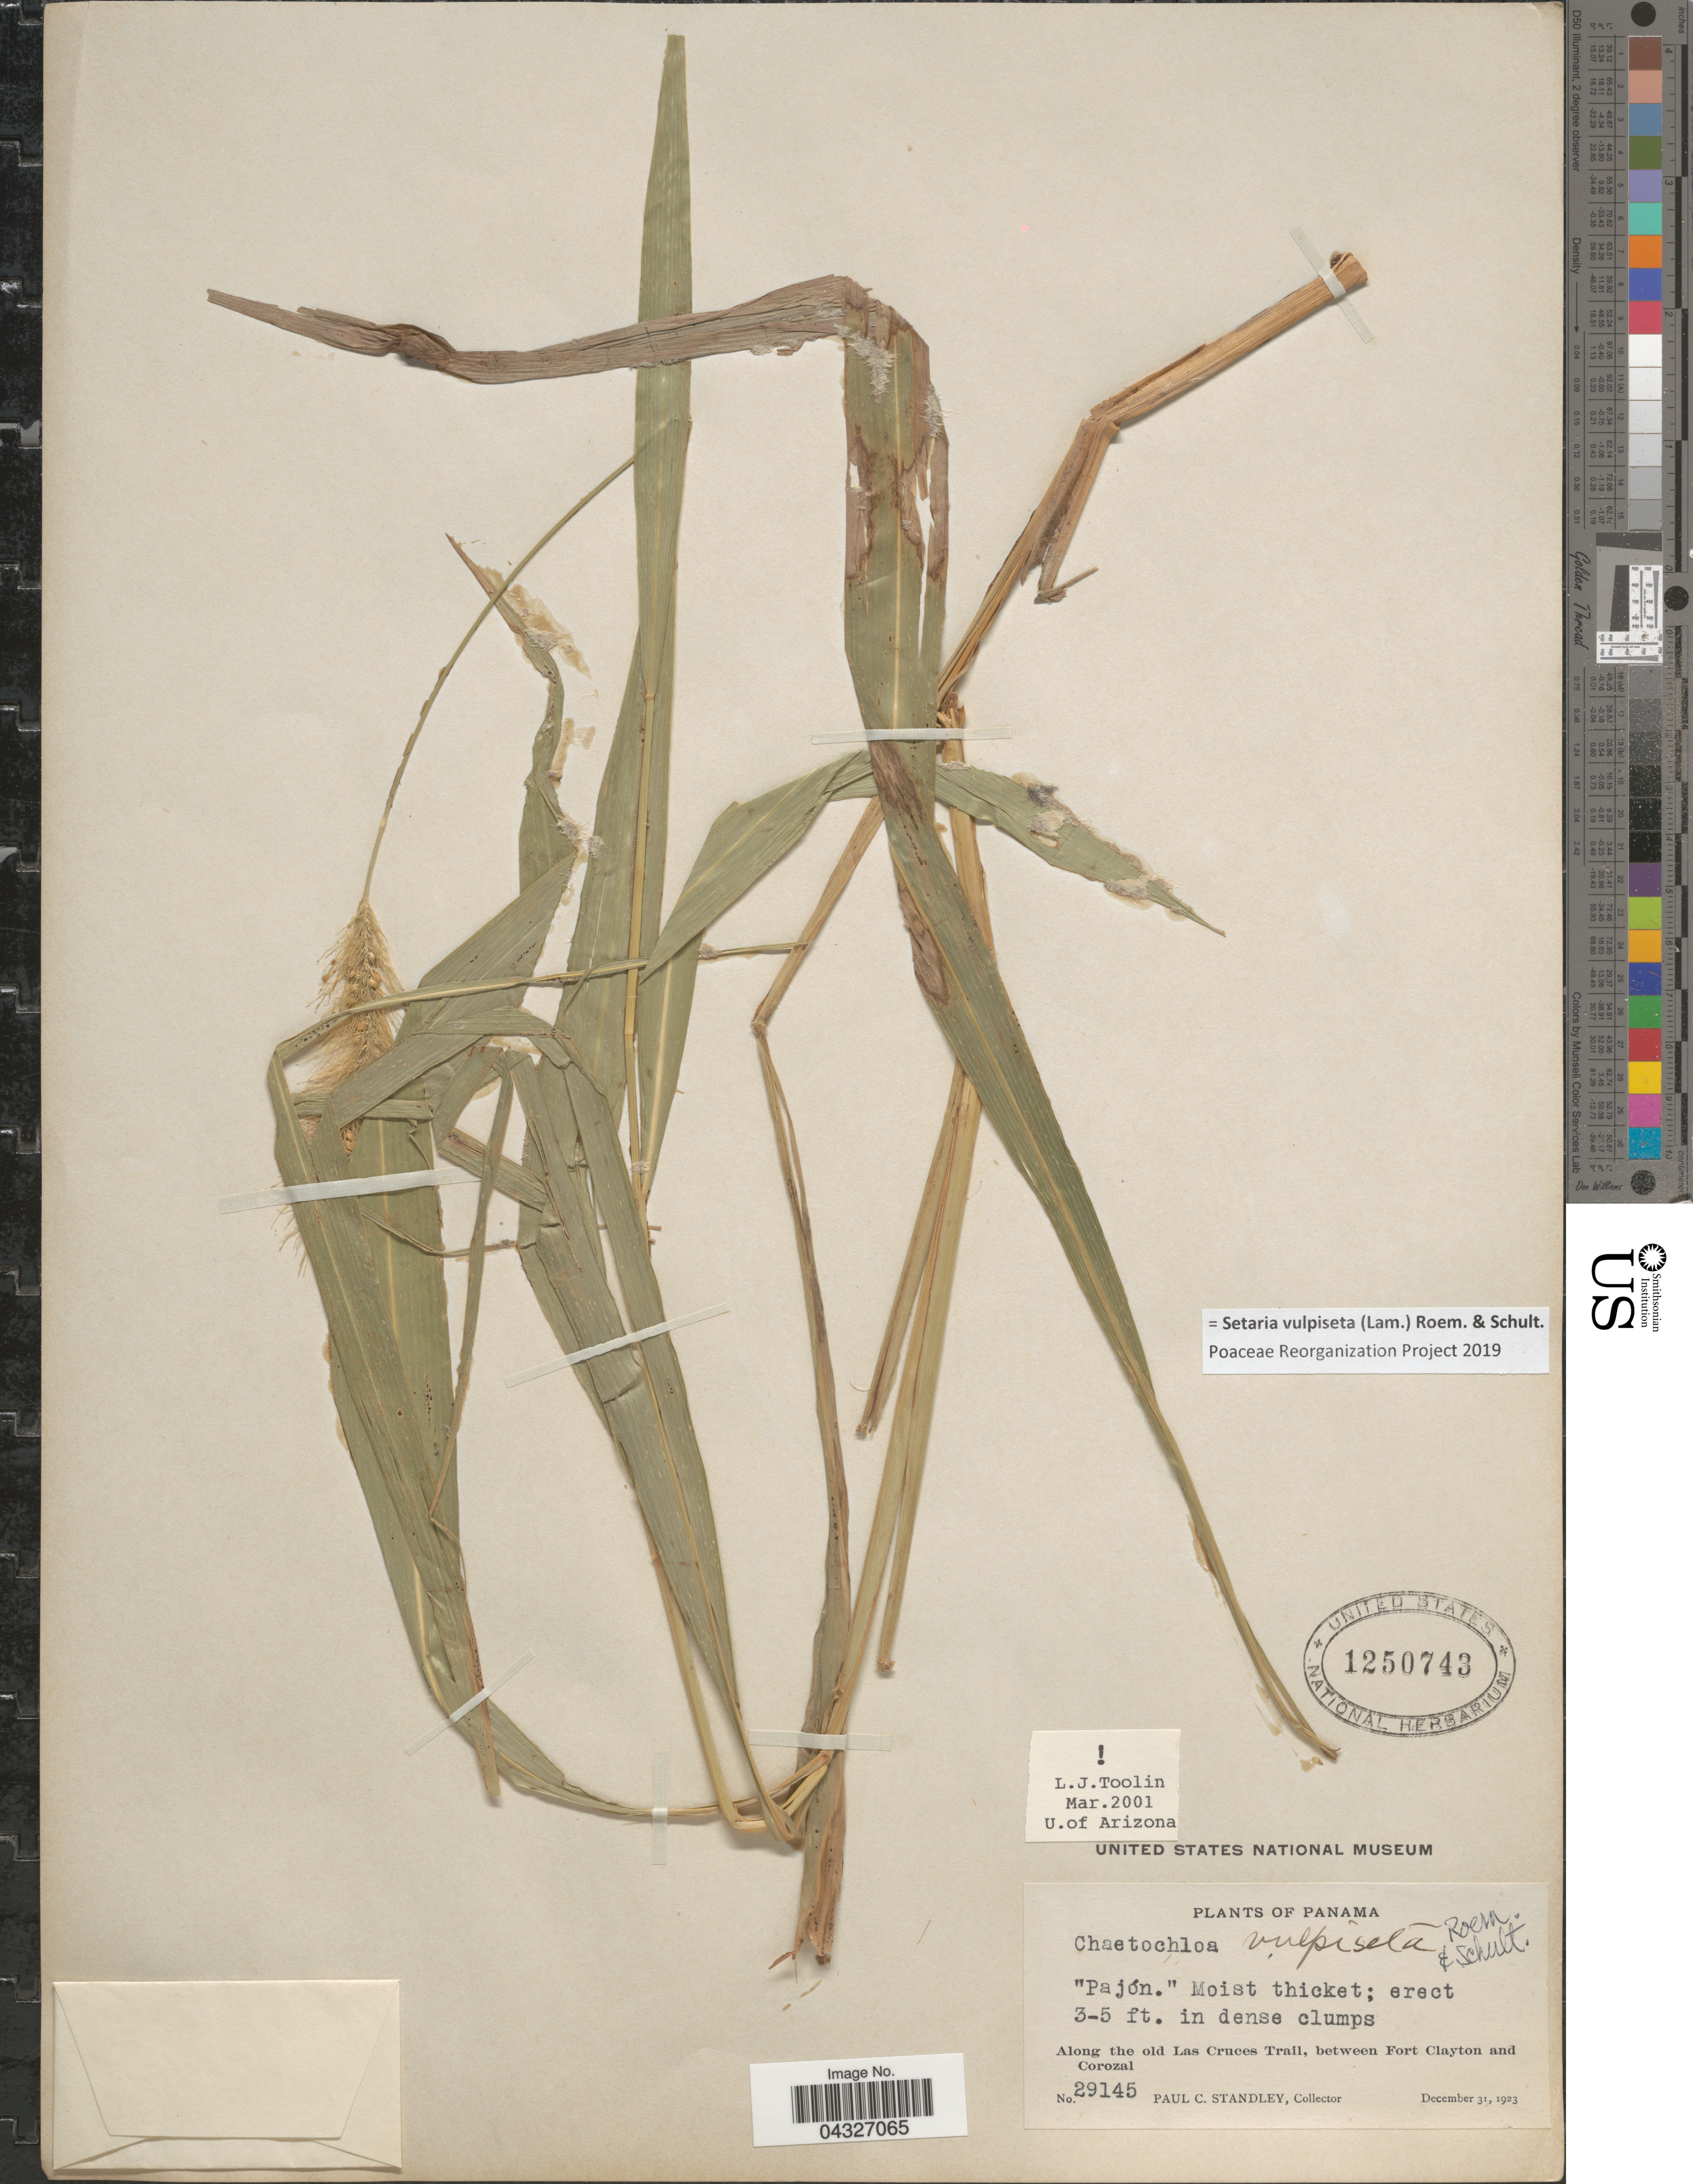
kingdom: Plantae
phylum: Tracheophyta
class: Liliopsida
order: Poales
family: Poaceae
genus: Setaria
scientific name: Setaria vulpiseta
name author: (Lam.) Roem. & Schult.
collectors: P. C. Standley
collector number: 29145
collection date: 1923-12-31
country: Panama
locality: Moist thicket. Along the old Las Cruces Trail, between Fort Clayton and Corozal.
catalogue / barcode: US 1250743